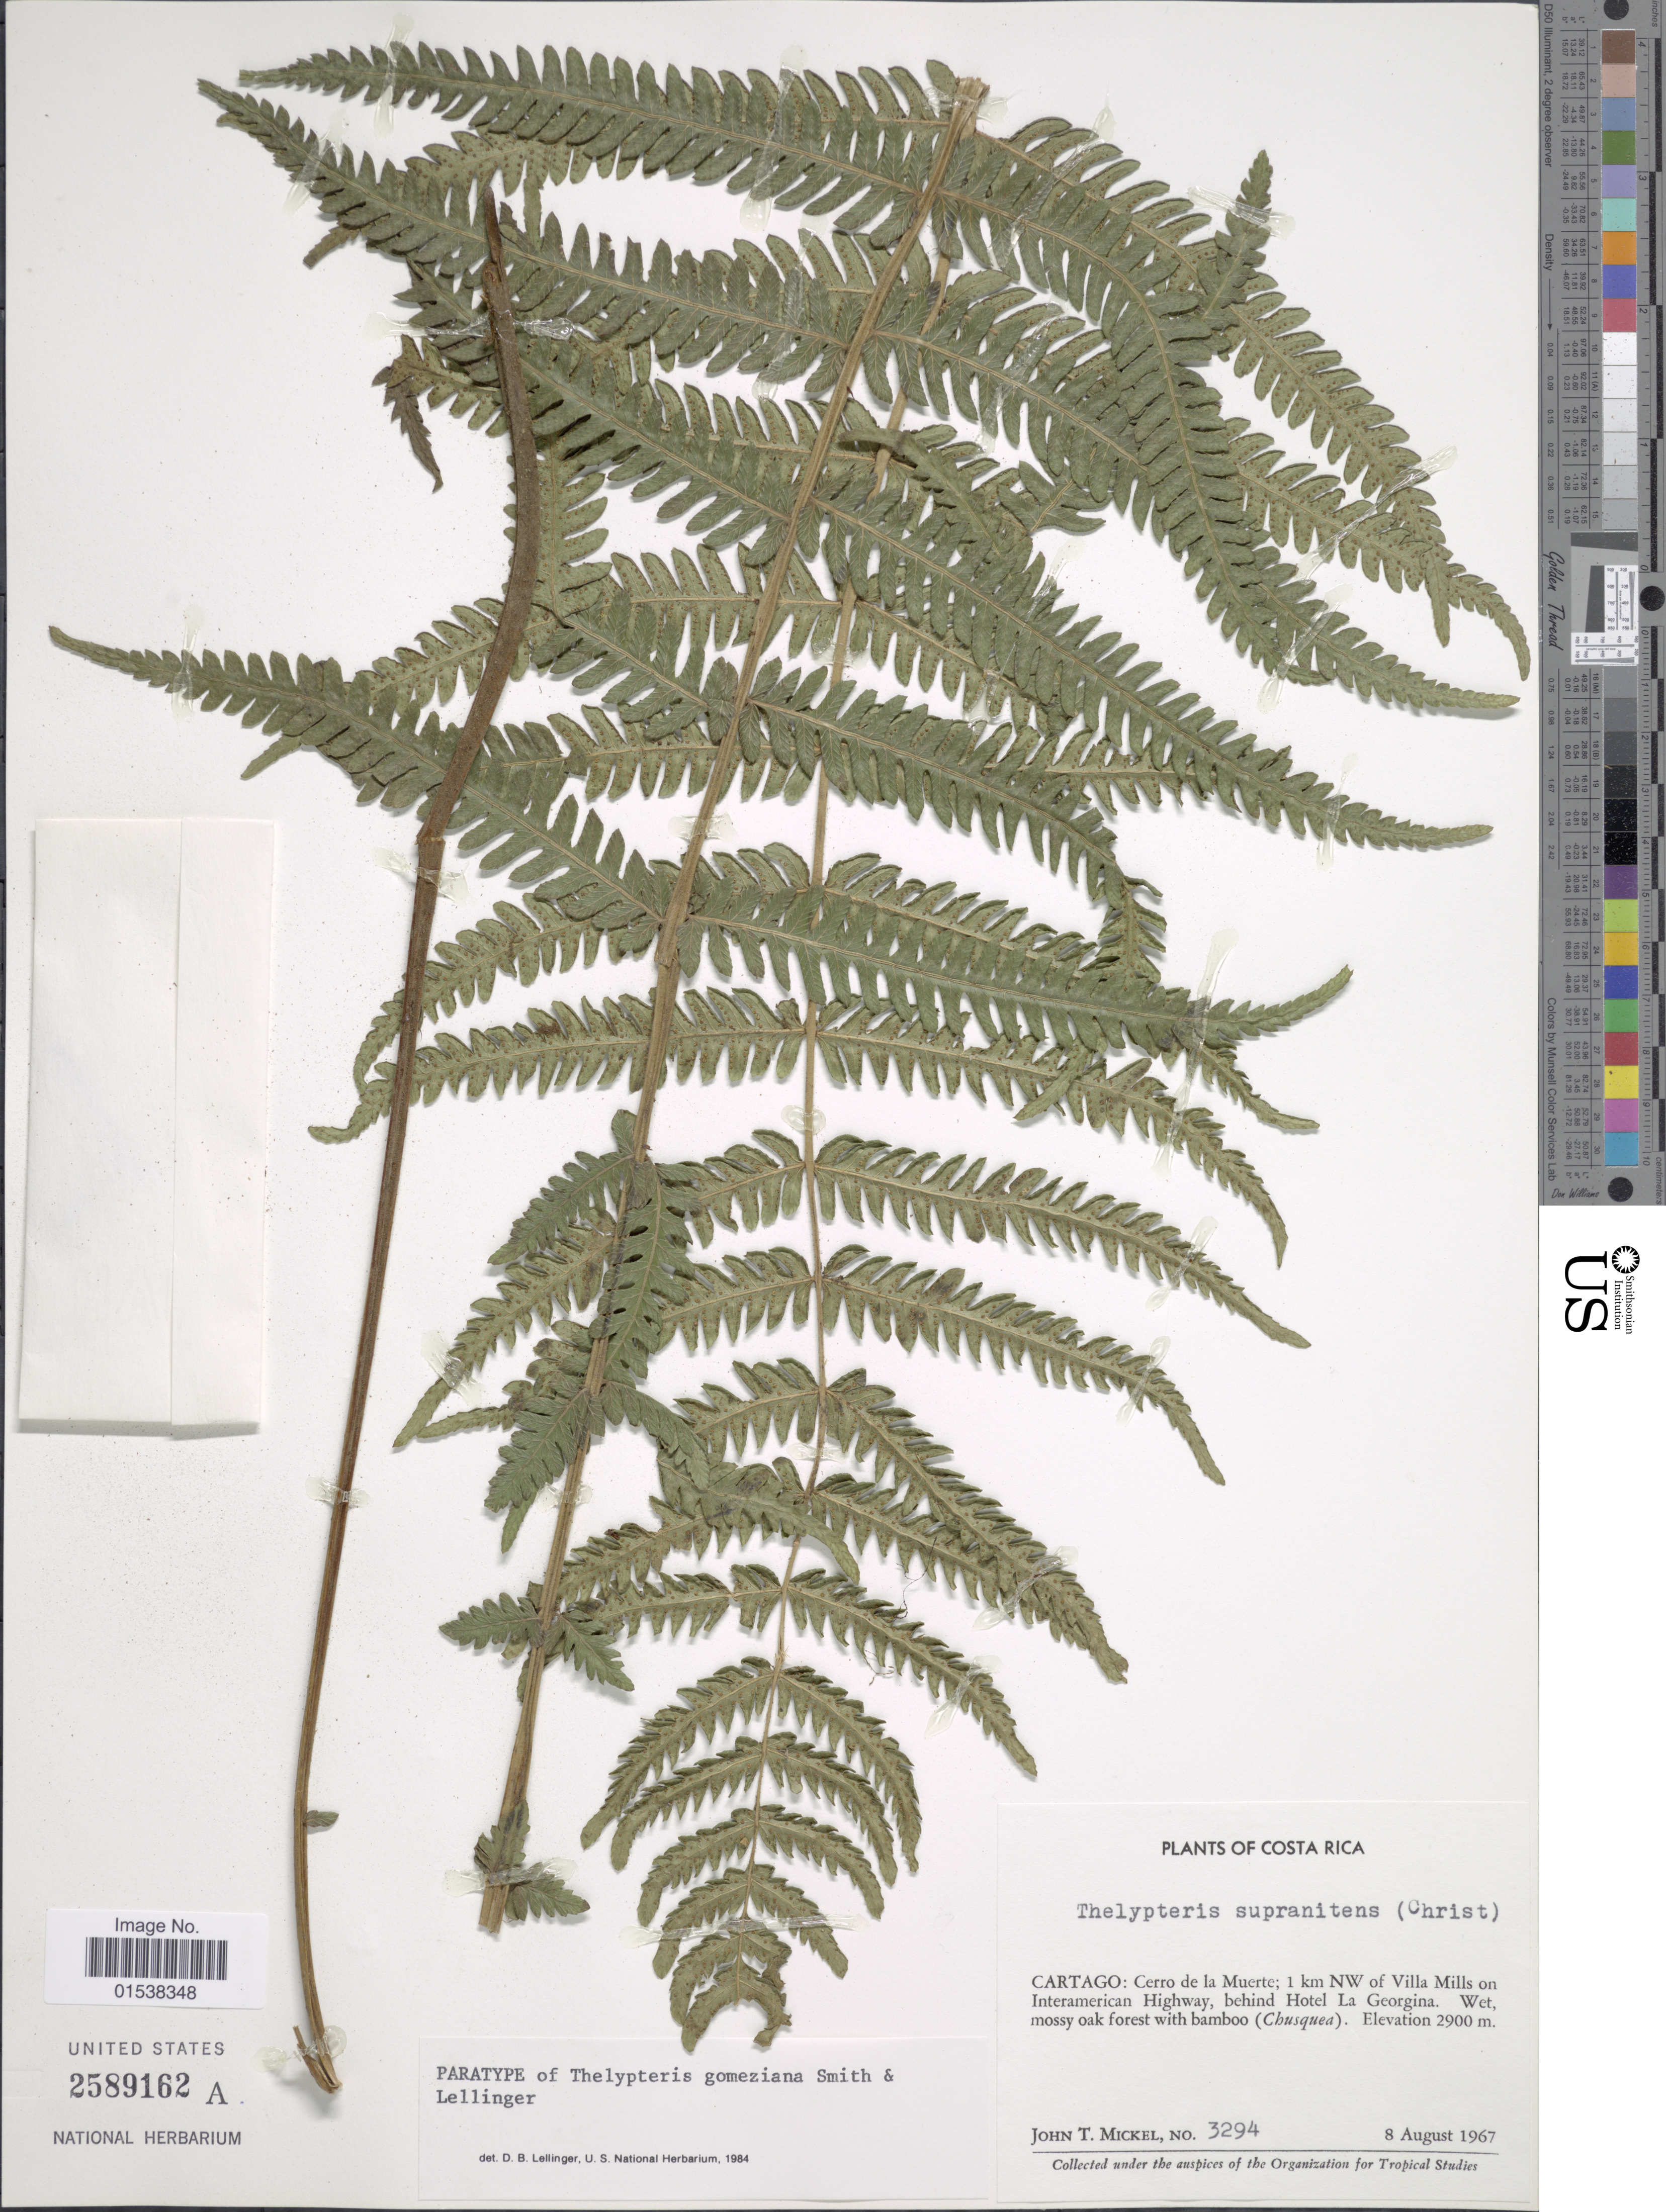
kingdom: Plantae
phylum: Tracheophyta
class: Polypodiopsida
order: Polypodiales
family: Thelypteridaceae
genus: Amauropelta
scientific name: Amauropelta gomeziana (A.R. Sm. & Lellinger) comb. nov., ined. 2015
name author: (A.R. Sm. & Lellinger)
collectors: J. T. Mickel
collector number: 3294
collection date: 1967-08-08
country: Costa Rica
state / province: Cartago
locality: Cartago: Cerro de la Muerte; 1 km NW of Villa Mills on Interamerican Highway, behind Hotel La Georgina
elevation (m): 2900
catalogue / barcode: US 2589162A